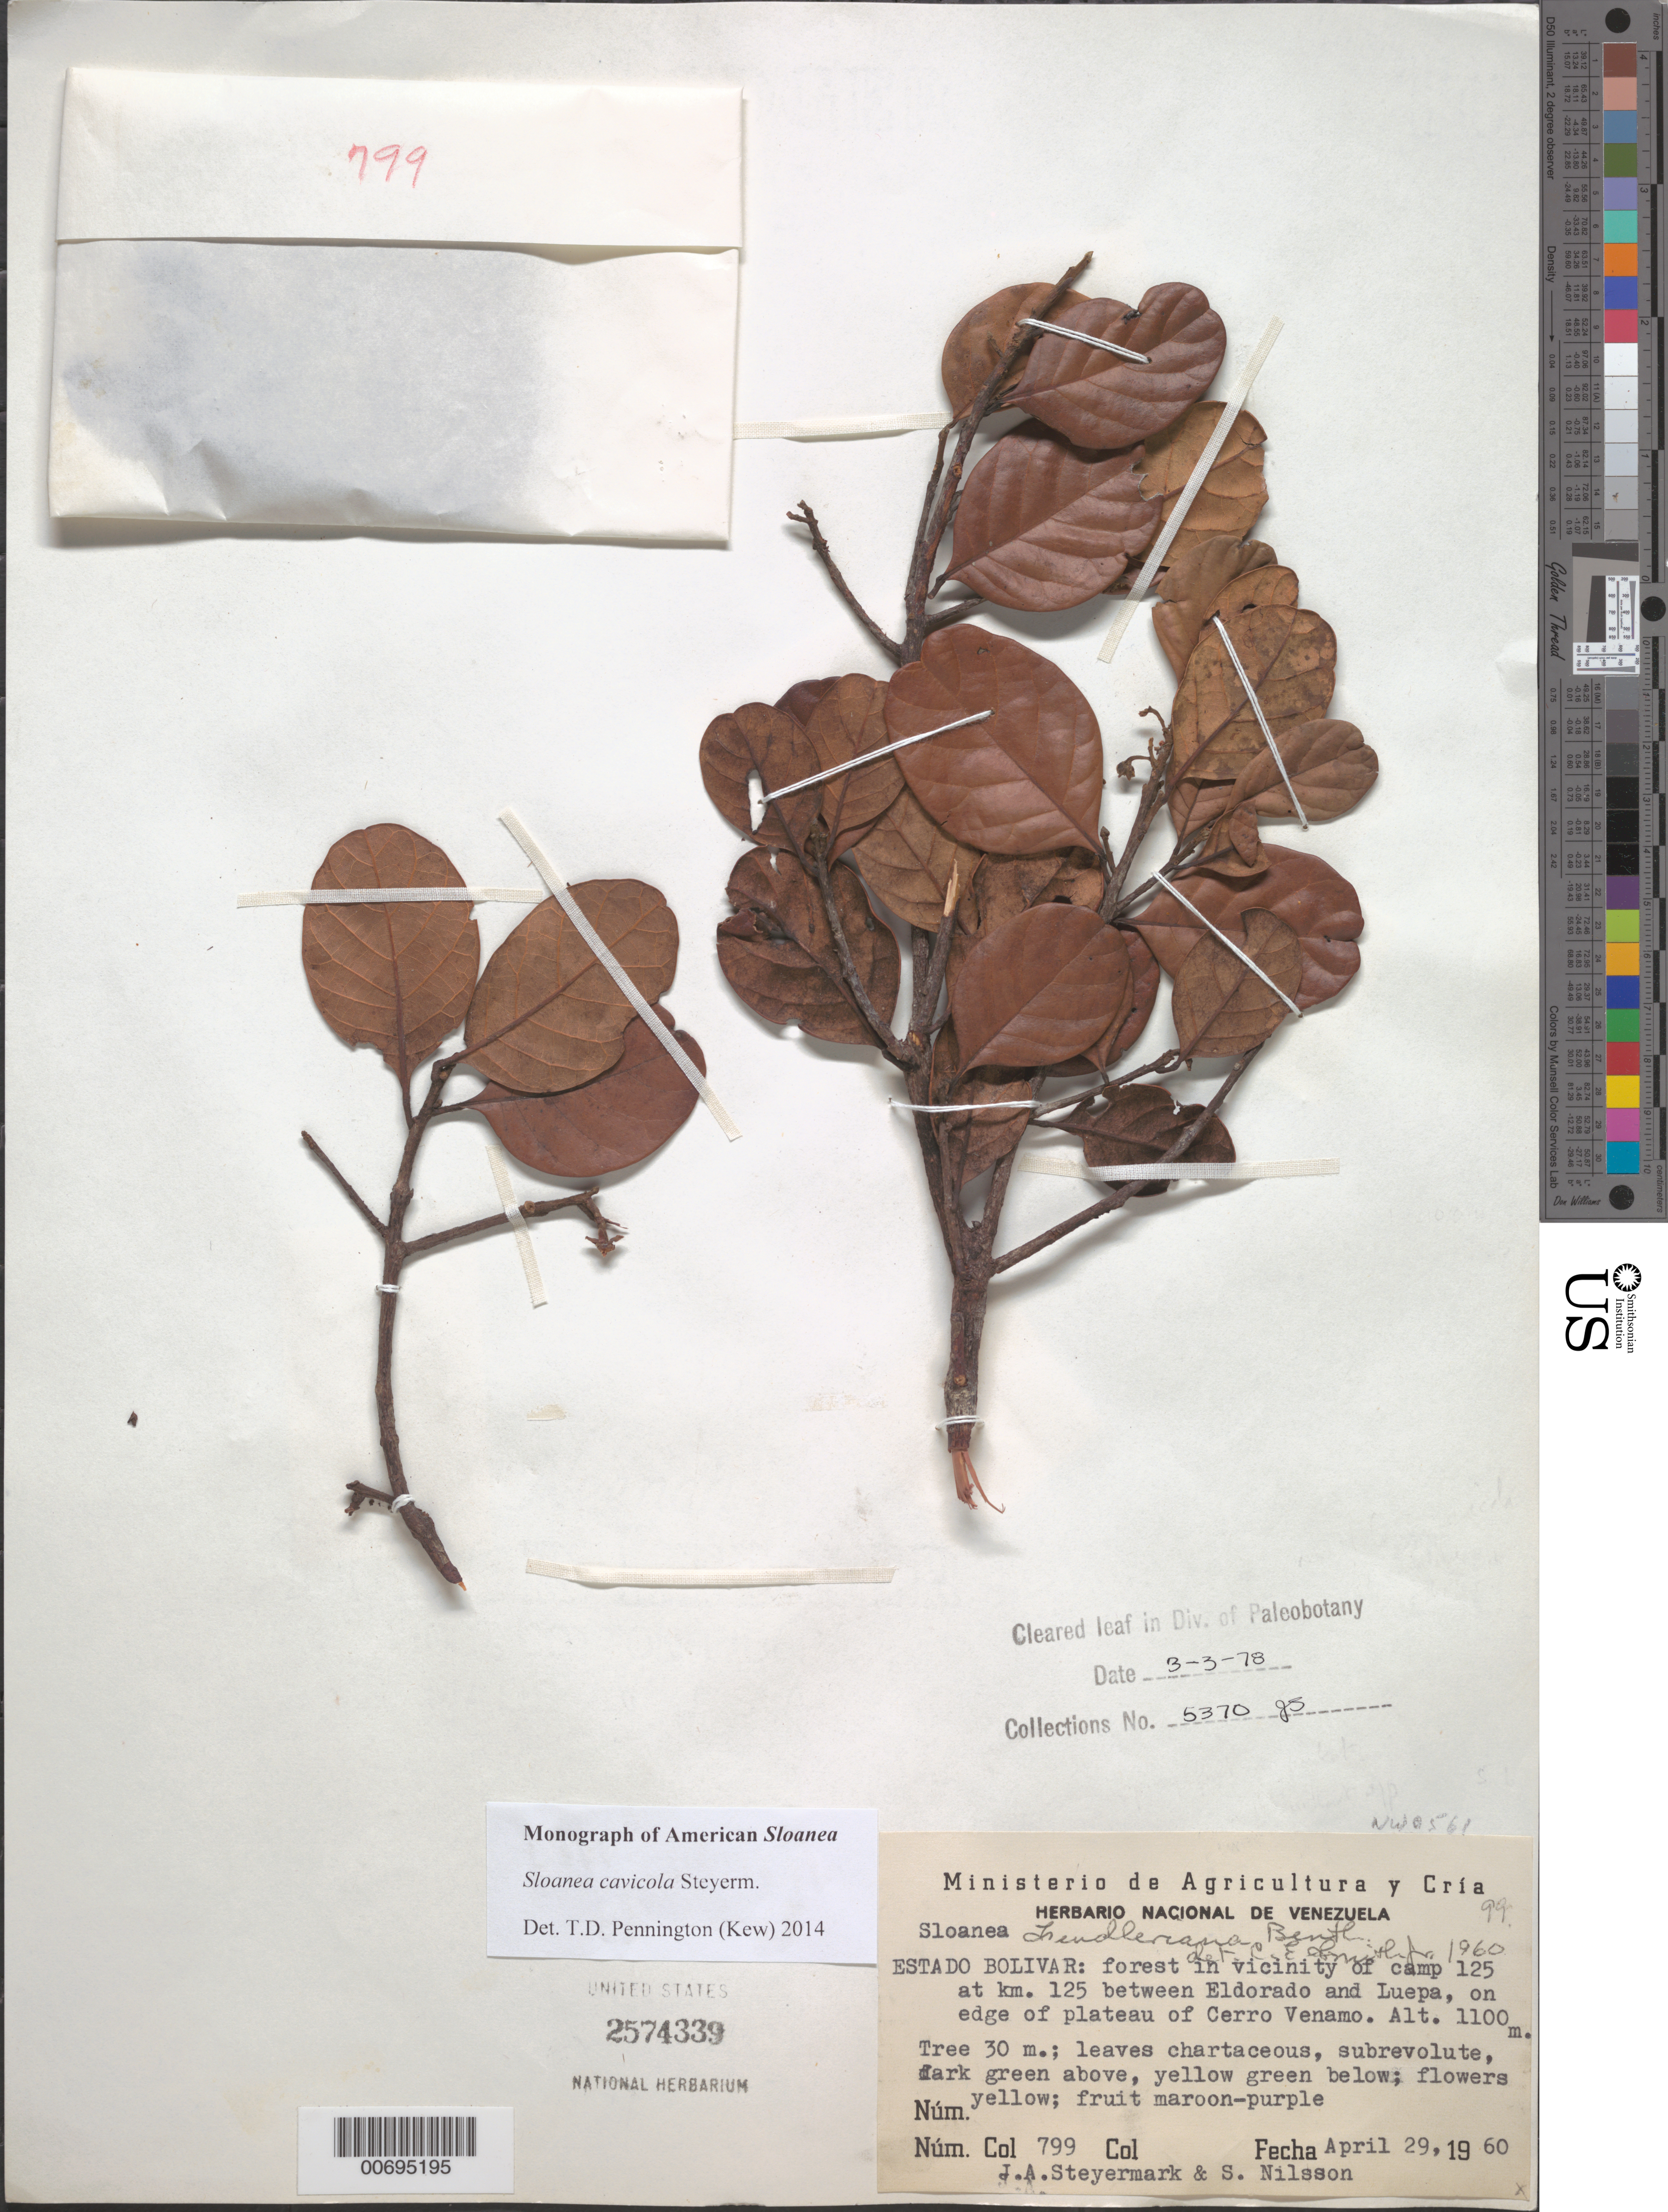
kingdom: Plantae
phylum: Tracheophyta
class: Magnoliopsida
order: Oxalidales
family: Elaeocarpaceae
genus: Sloanea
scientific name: Sloanea cavicola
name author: Steyerm.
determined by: Pennington, T. D., (K)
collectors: J. Steyermark & S. Nilsson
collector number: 60 799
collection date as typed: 29-Apr-60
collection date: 1960-04-29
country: Venezuela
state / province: Bolívar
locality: Cerro Venamo, between Luepa and El Dorado, vicinity of campamento 125 at km 125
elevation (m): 1100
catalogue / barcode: US 2574339